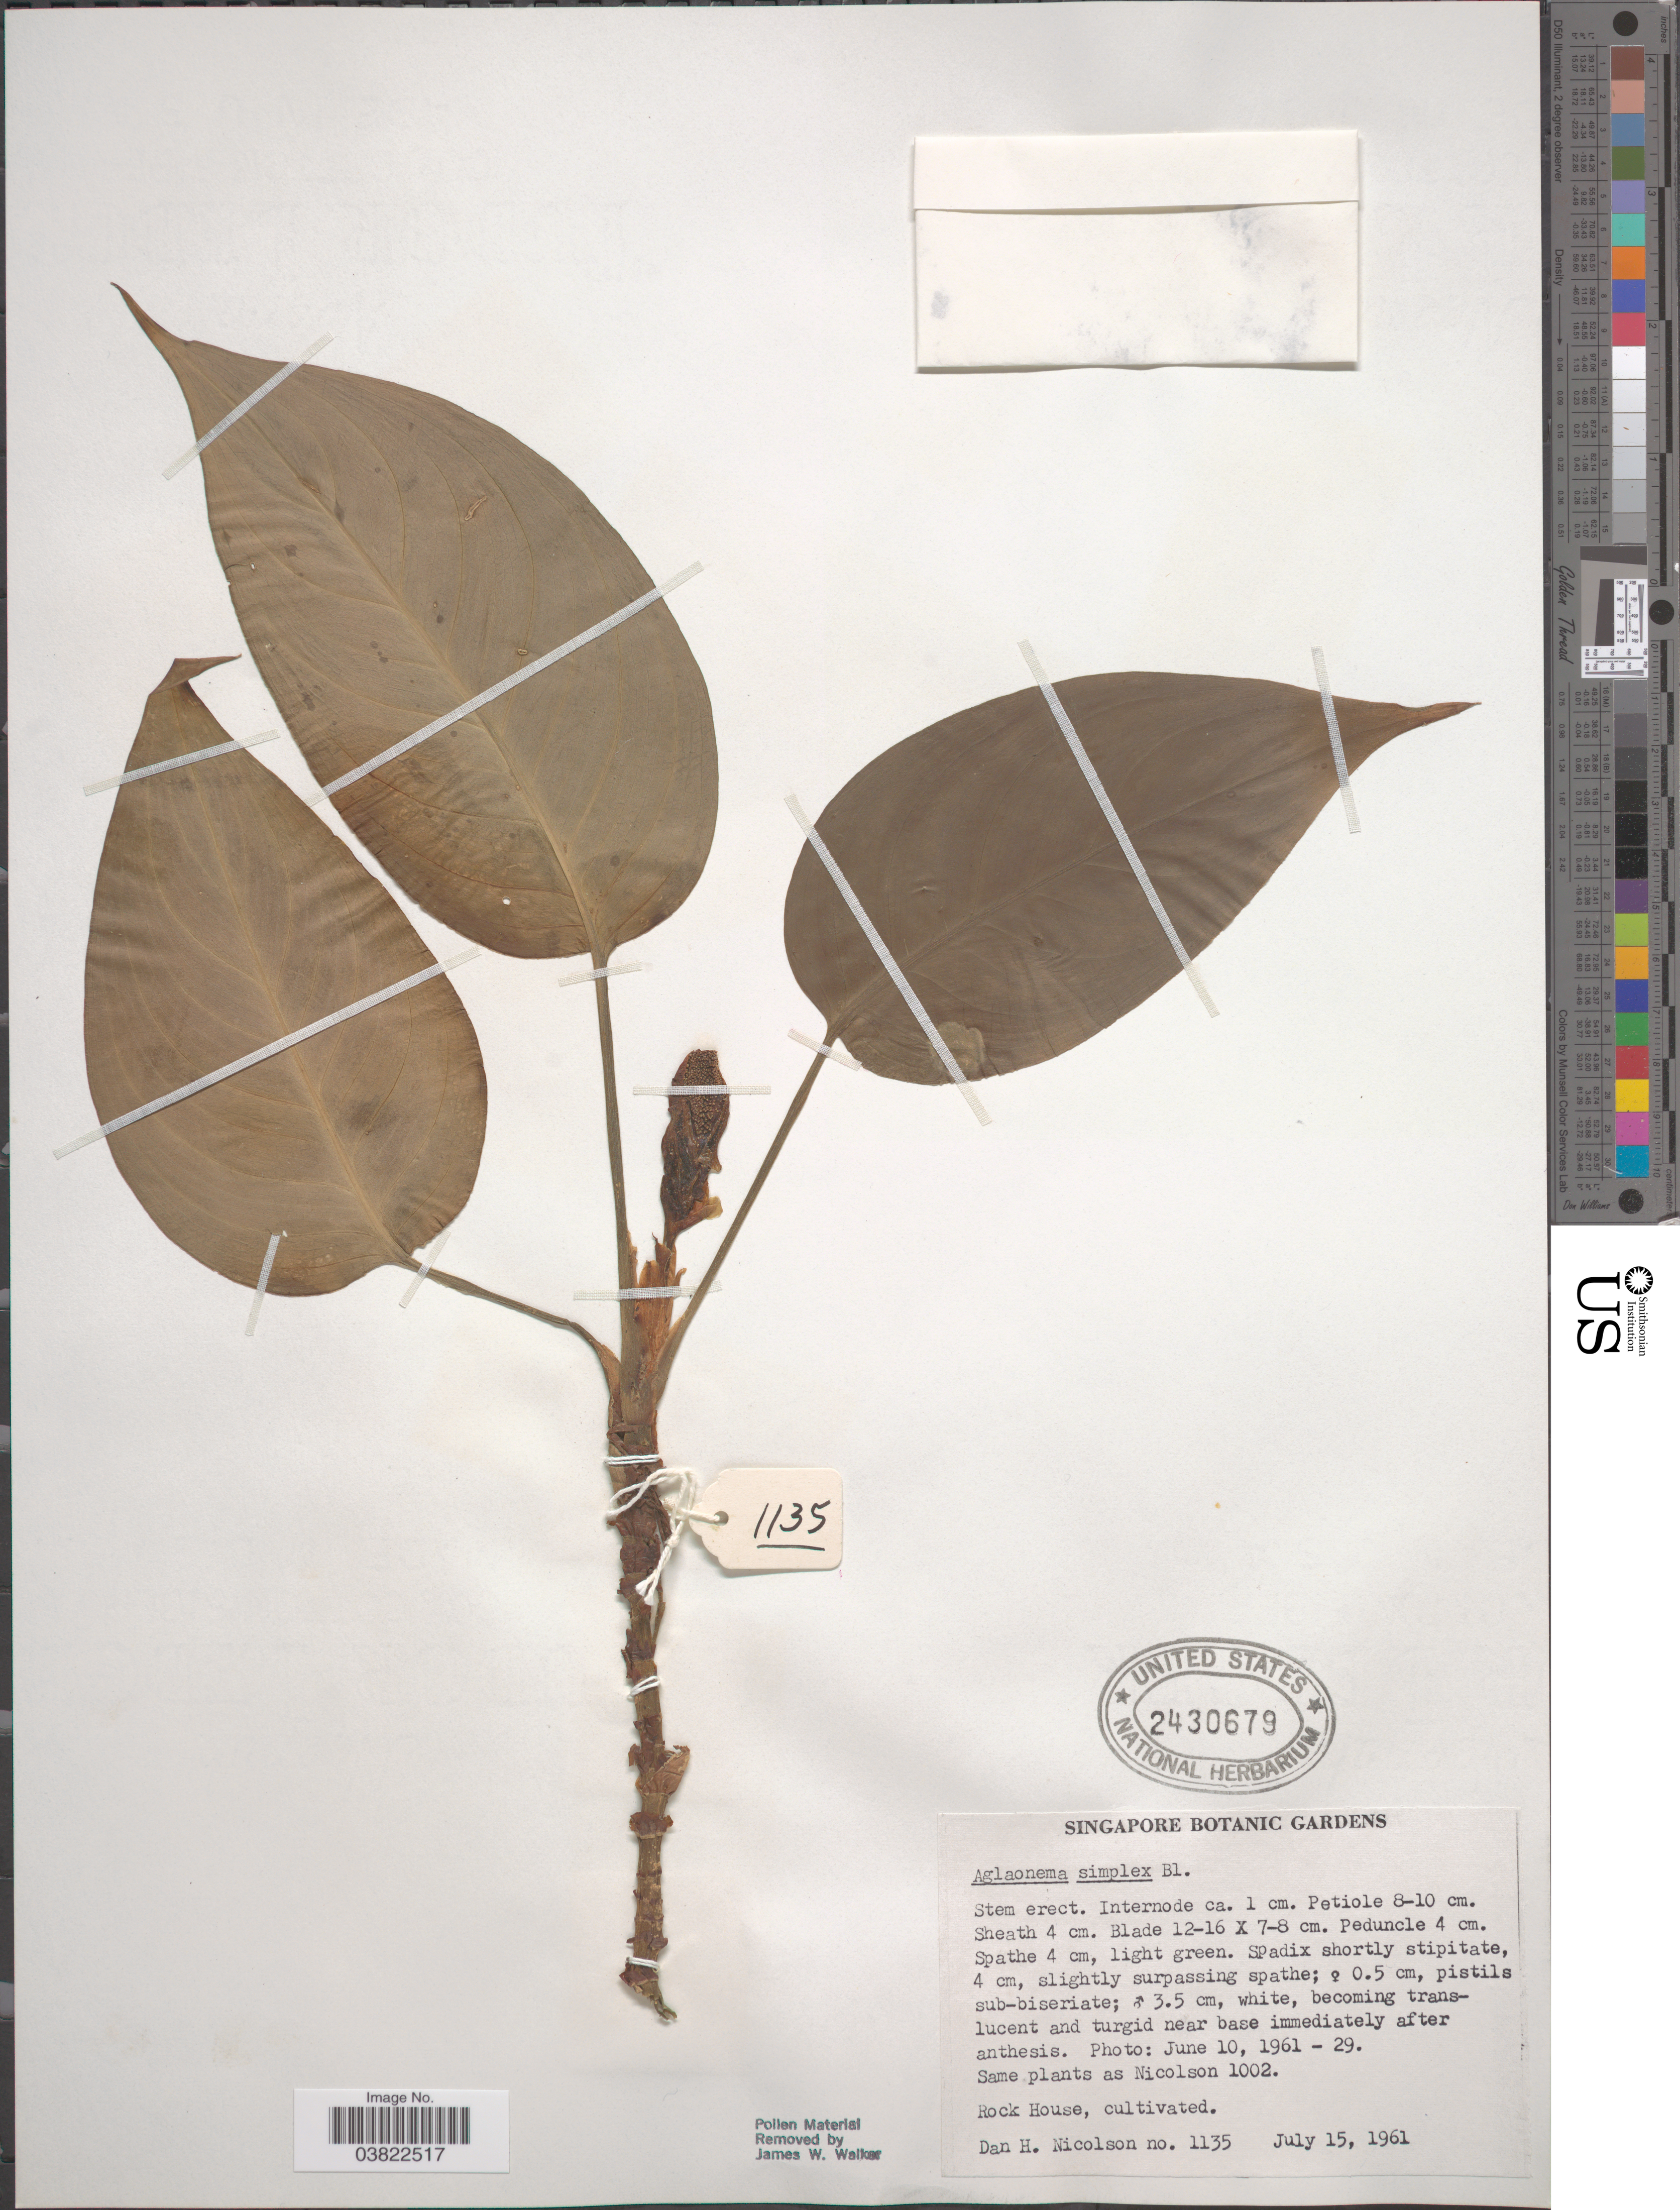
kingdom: Plantae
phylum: Tracheophyta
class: Liliopsida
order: Alismatales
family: Araceae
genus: Aglaonema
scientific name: Aglaonema simplex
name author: Blume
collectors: D. H. Nicolson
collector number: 1135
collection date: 1961-07-15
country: Singapore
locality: Singapore Botanic Gardens. Rock House.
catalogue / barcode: US 2430679